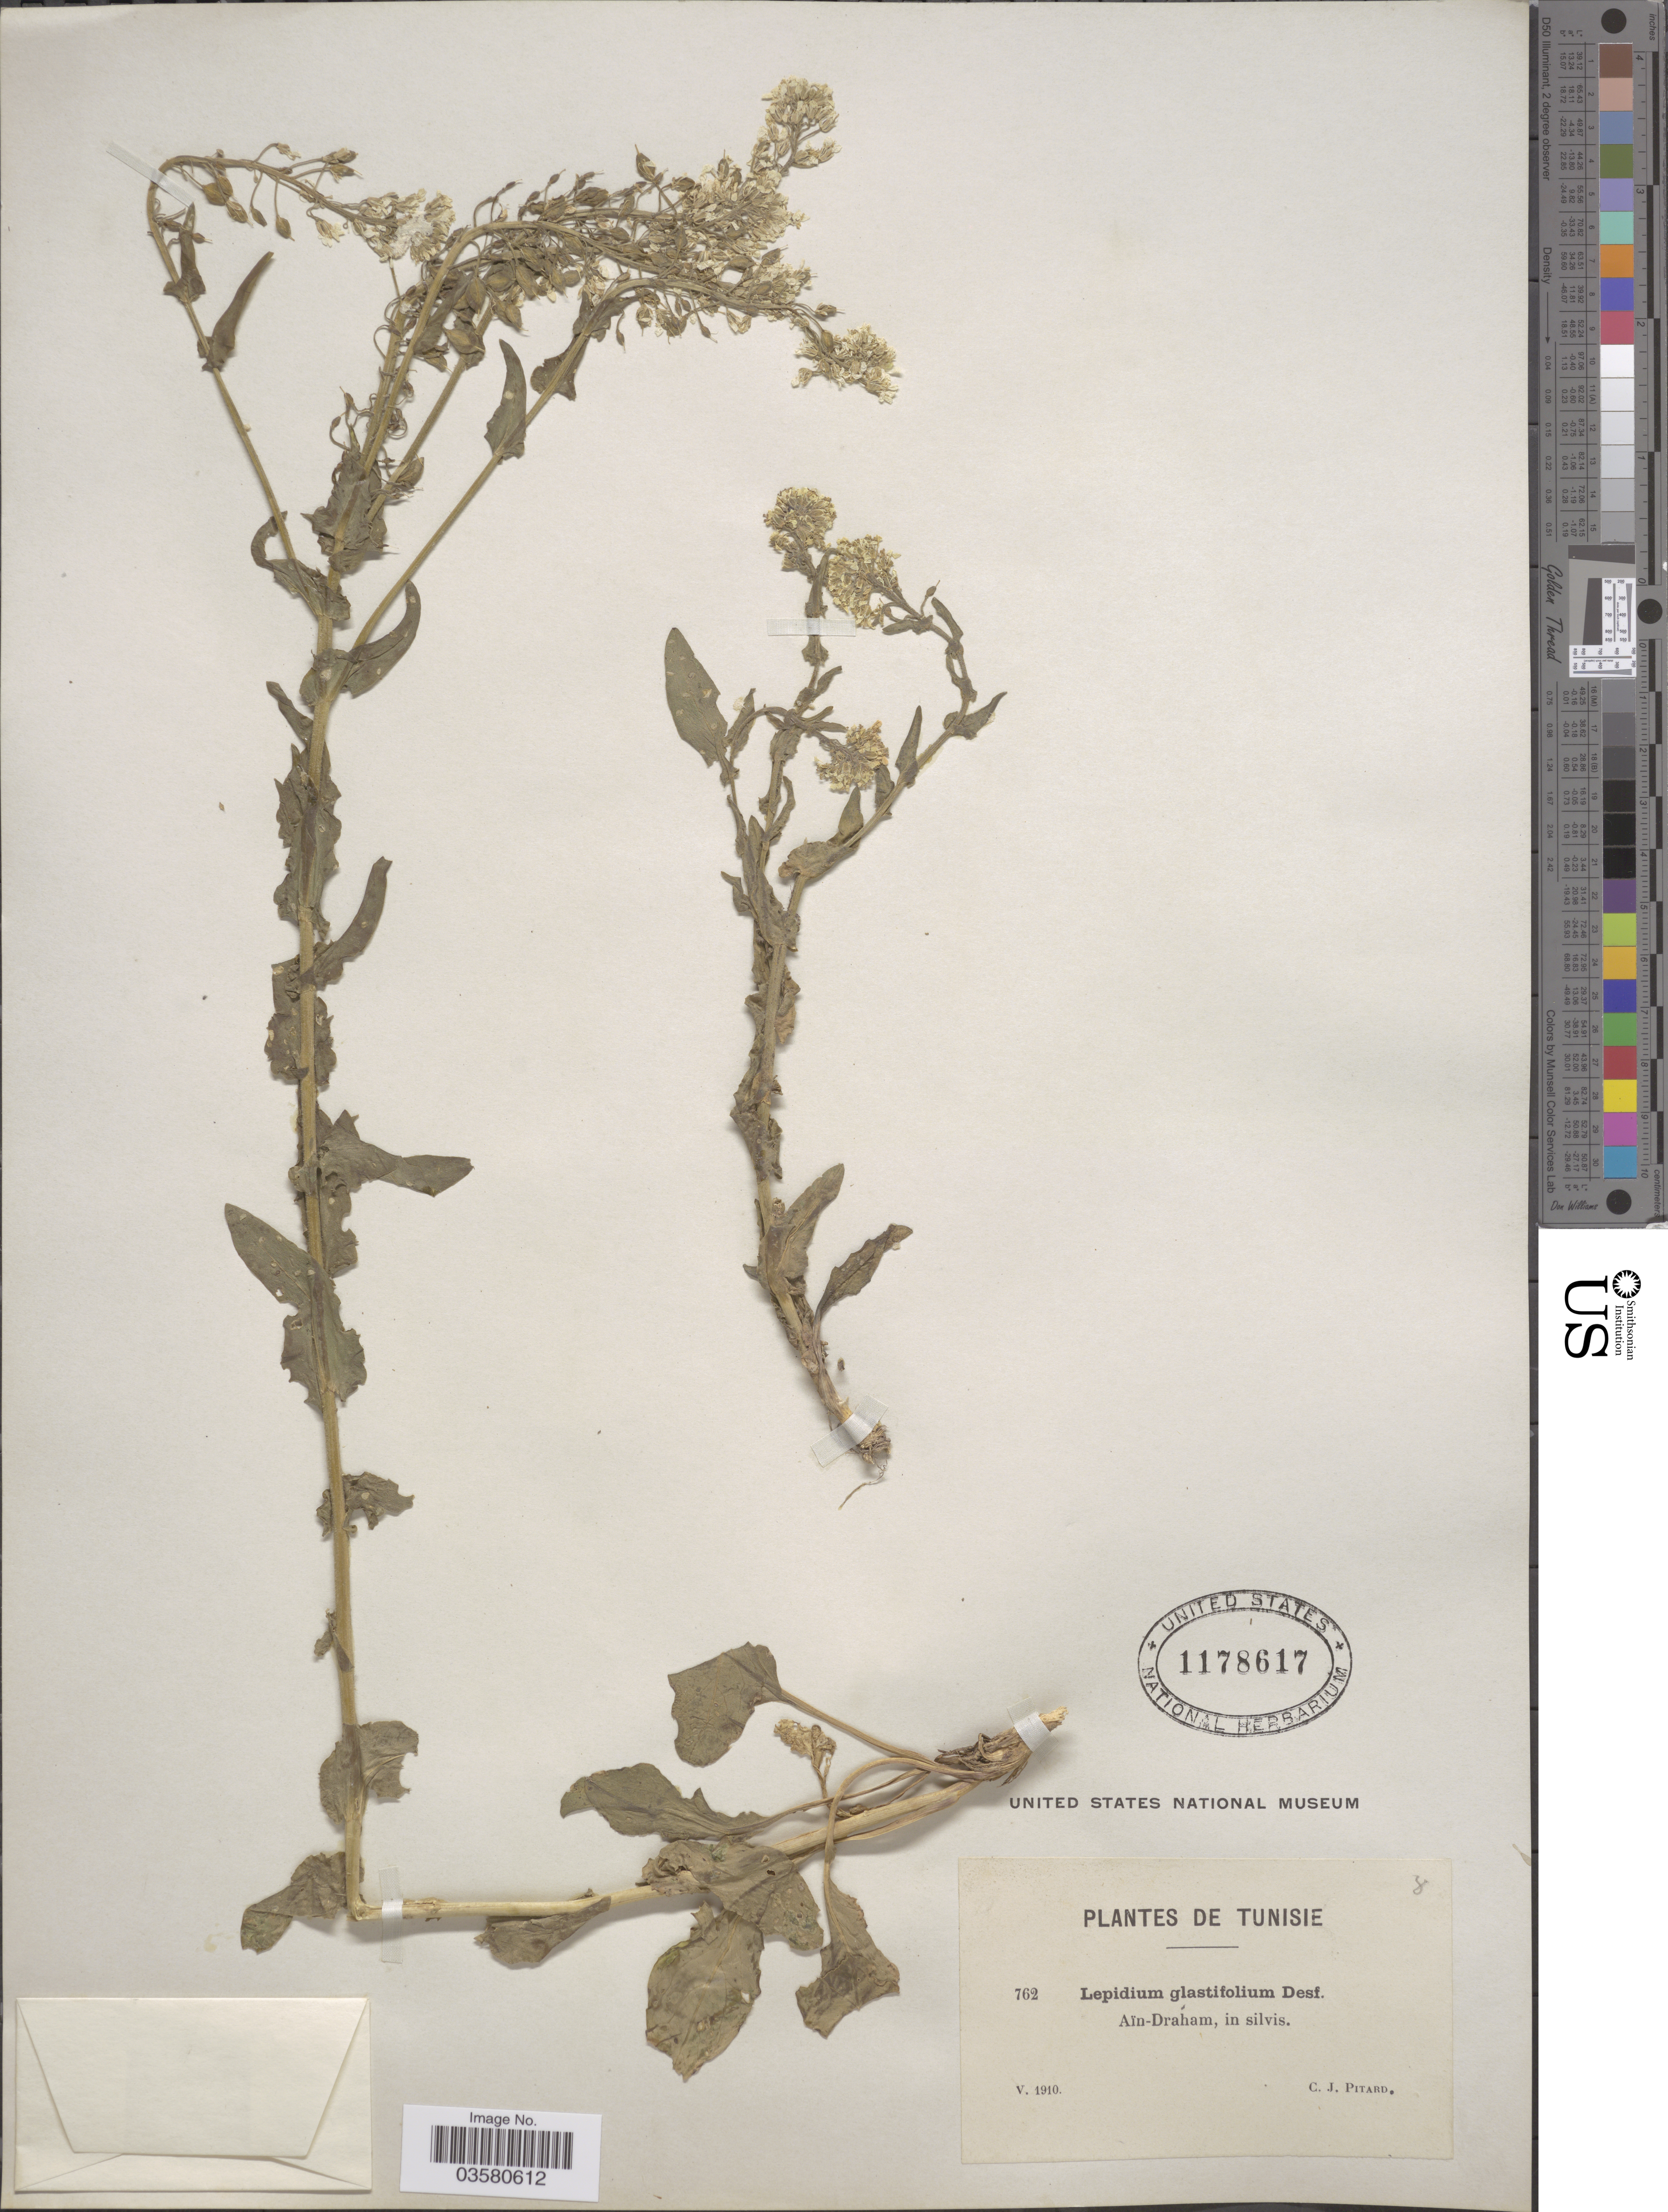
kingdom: Plantae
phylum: Tracheophyta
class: Magnoliopsida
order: Brassicales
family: Brassicaceae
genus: Lepidium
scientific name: Lepidium glastifolium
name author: Desf.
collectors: C. Pitard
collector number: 762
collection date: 1910-05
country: Tunisia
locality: Aïn-Draham, in silvis.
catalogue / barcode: US 1178617